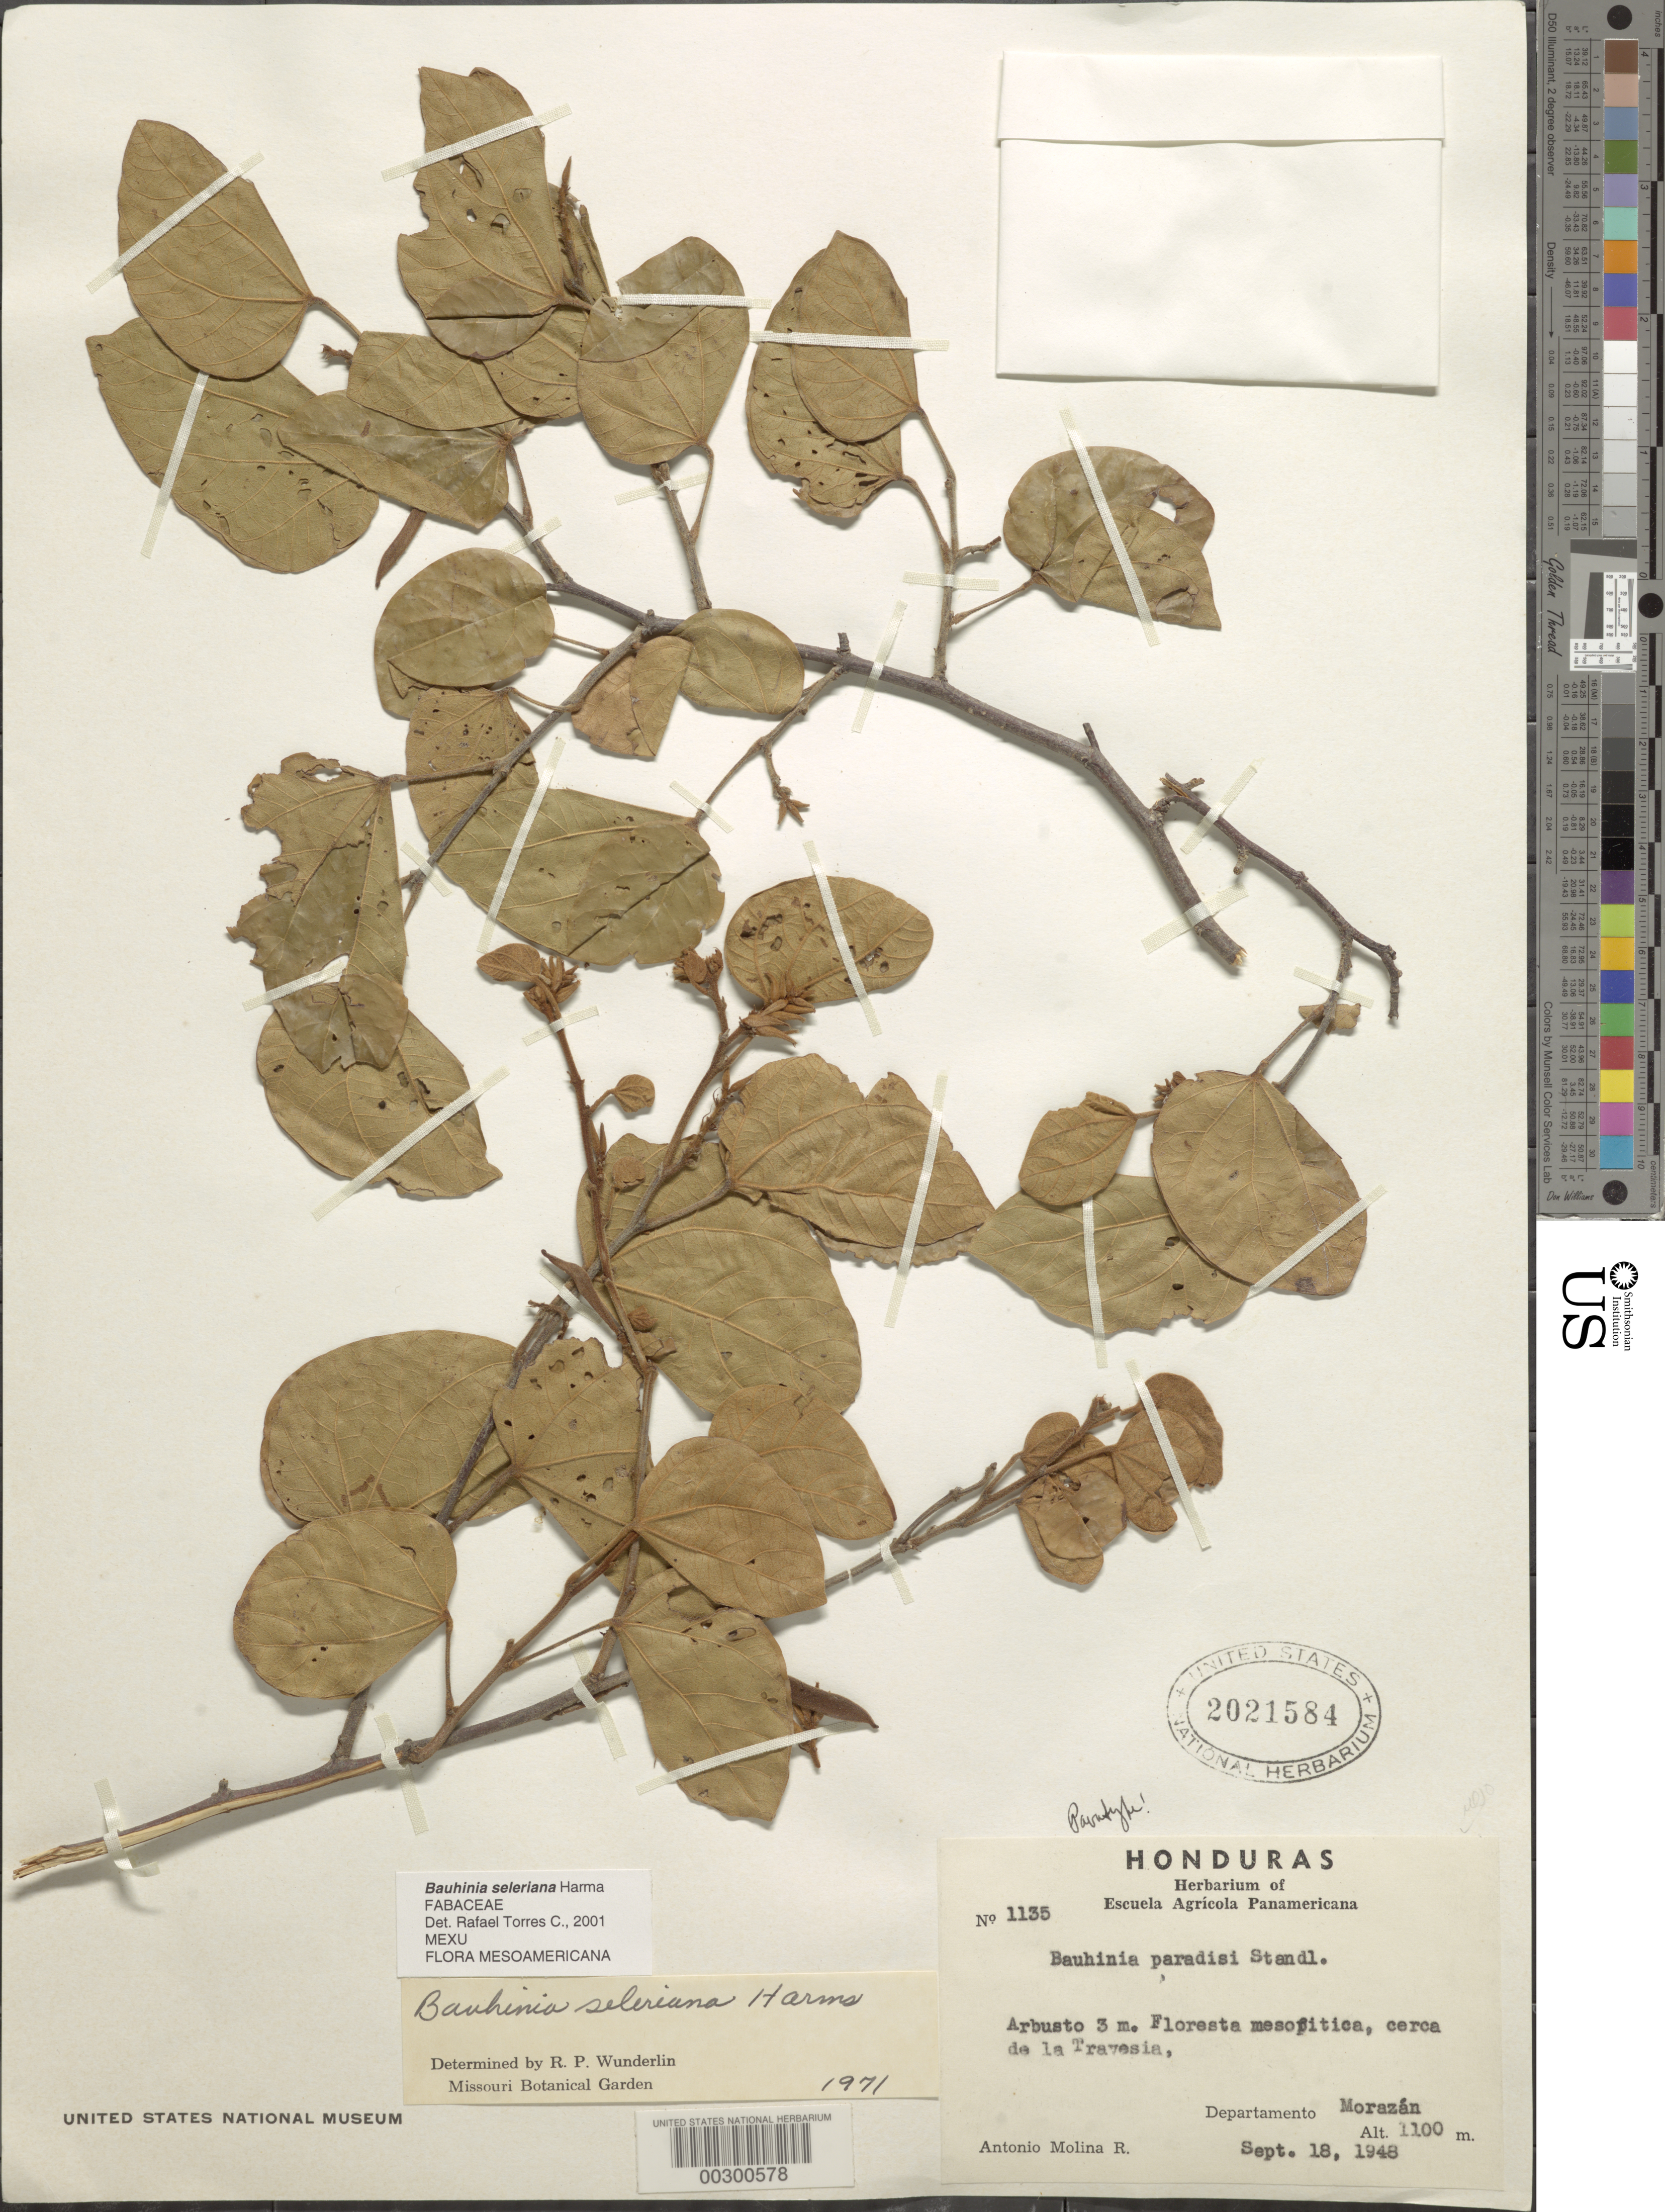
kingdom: Plantae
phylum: Tracheophyta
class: Magnoliopsida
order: Fabales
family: Fabaceae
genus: Bauhinia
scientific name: Bauhinia seleriana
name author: Harms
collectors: A. Molina R.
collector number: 1135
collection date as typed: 18 Sep 1948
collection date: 1948-09-18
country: Honduras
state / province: Fco. Morazán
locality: Near La Travesia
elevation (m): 1100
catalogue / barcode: US 2021584